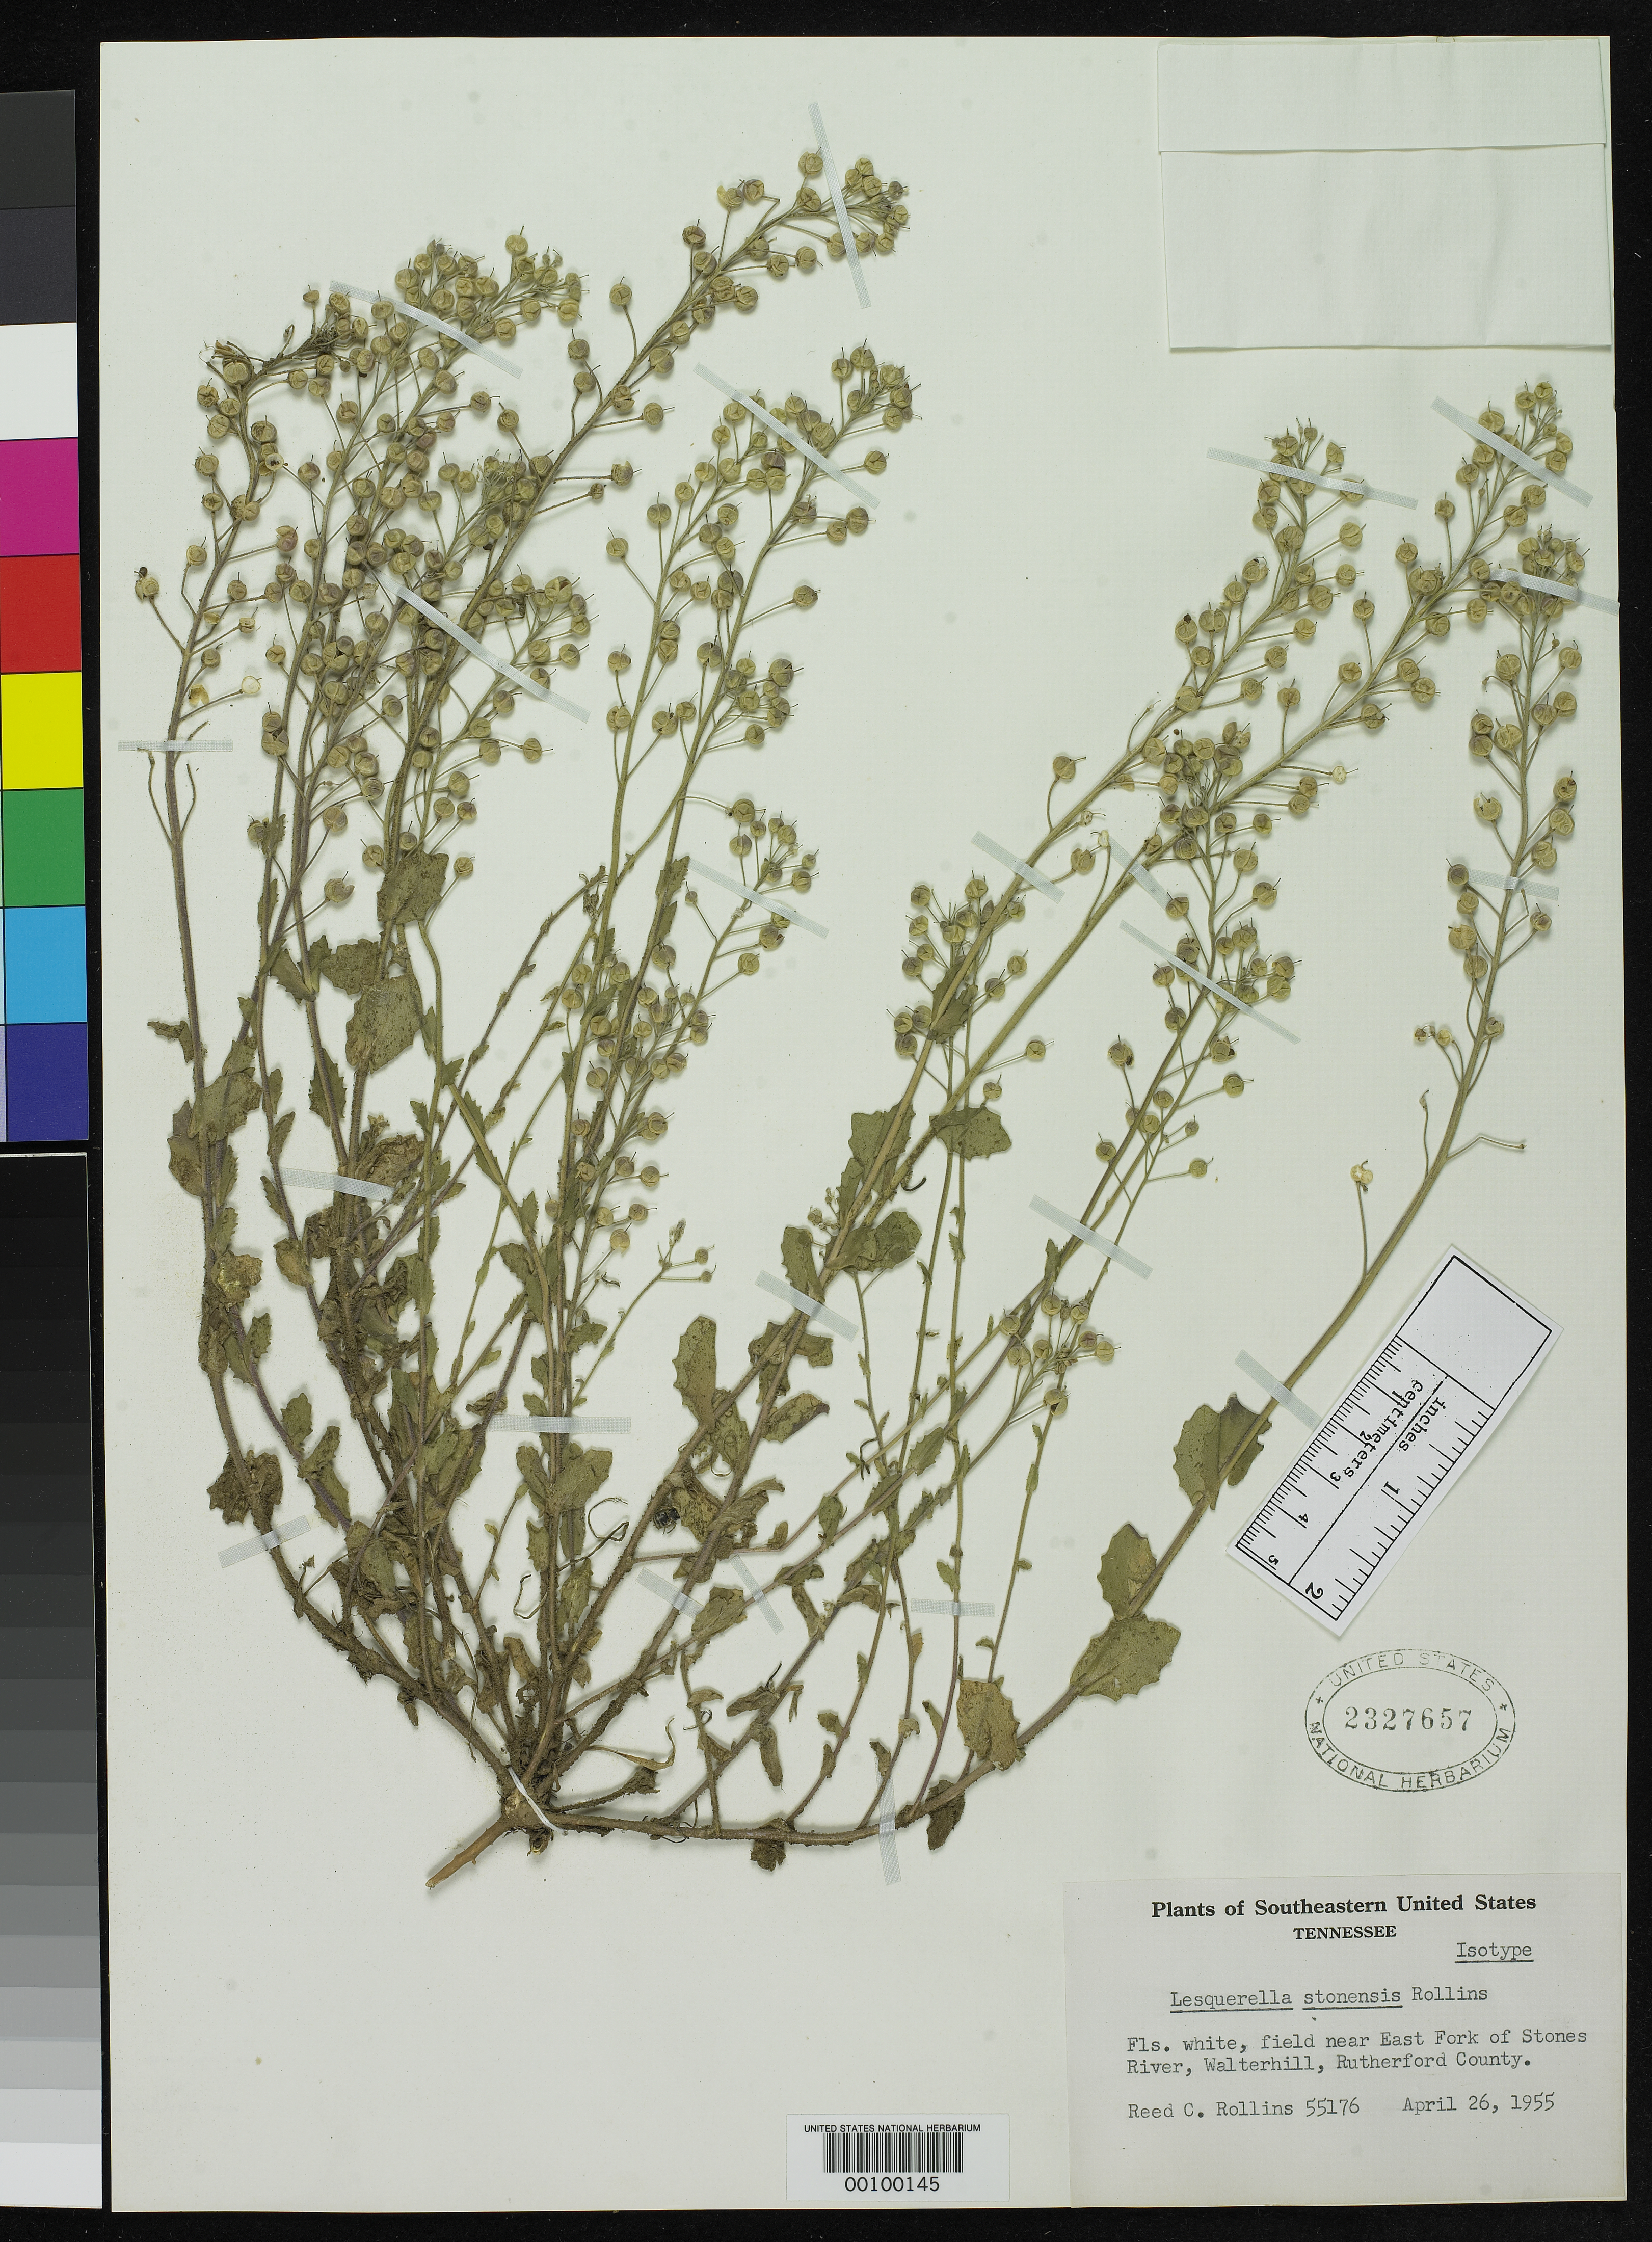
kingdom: Plantae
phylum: Tracheophyta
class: Magnoliopsida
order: Brassicales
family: Brassicaceae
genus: Lesquerella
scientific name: Lesquerella stonensis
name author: Rollins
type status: Isotype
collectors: R. C. Rollins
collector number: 55176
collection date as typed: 26 Apr 1955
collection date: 1955-04-26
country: United States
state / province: Tennessee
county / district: Rutherford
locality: Field near E fork of Stones River, Walterhill.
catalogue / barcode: US 2327657